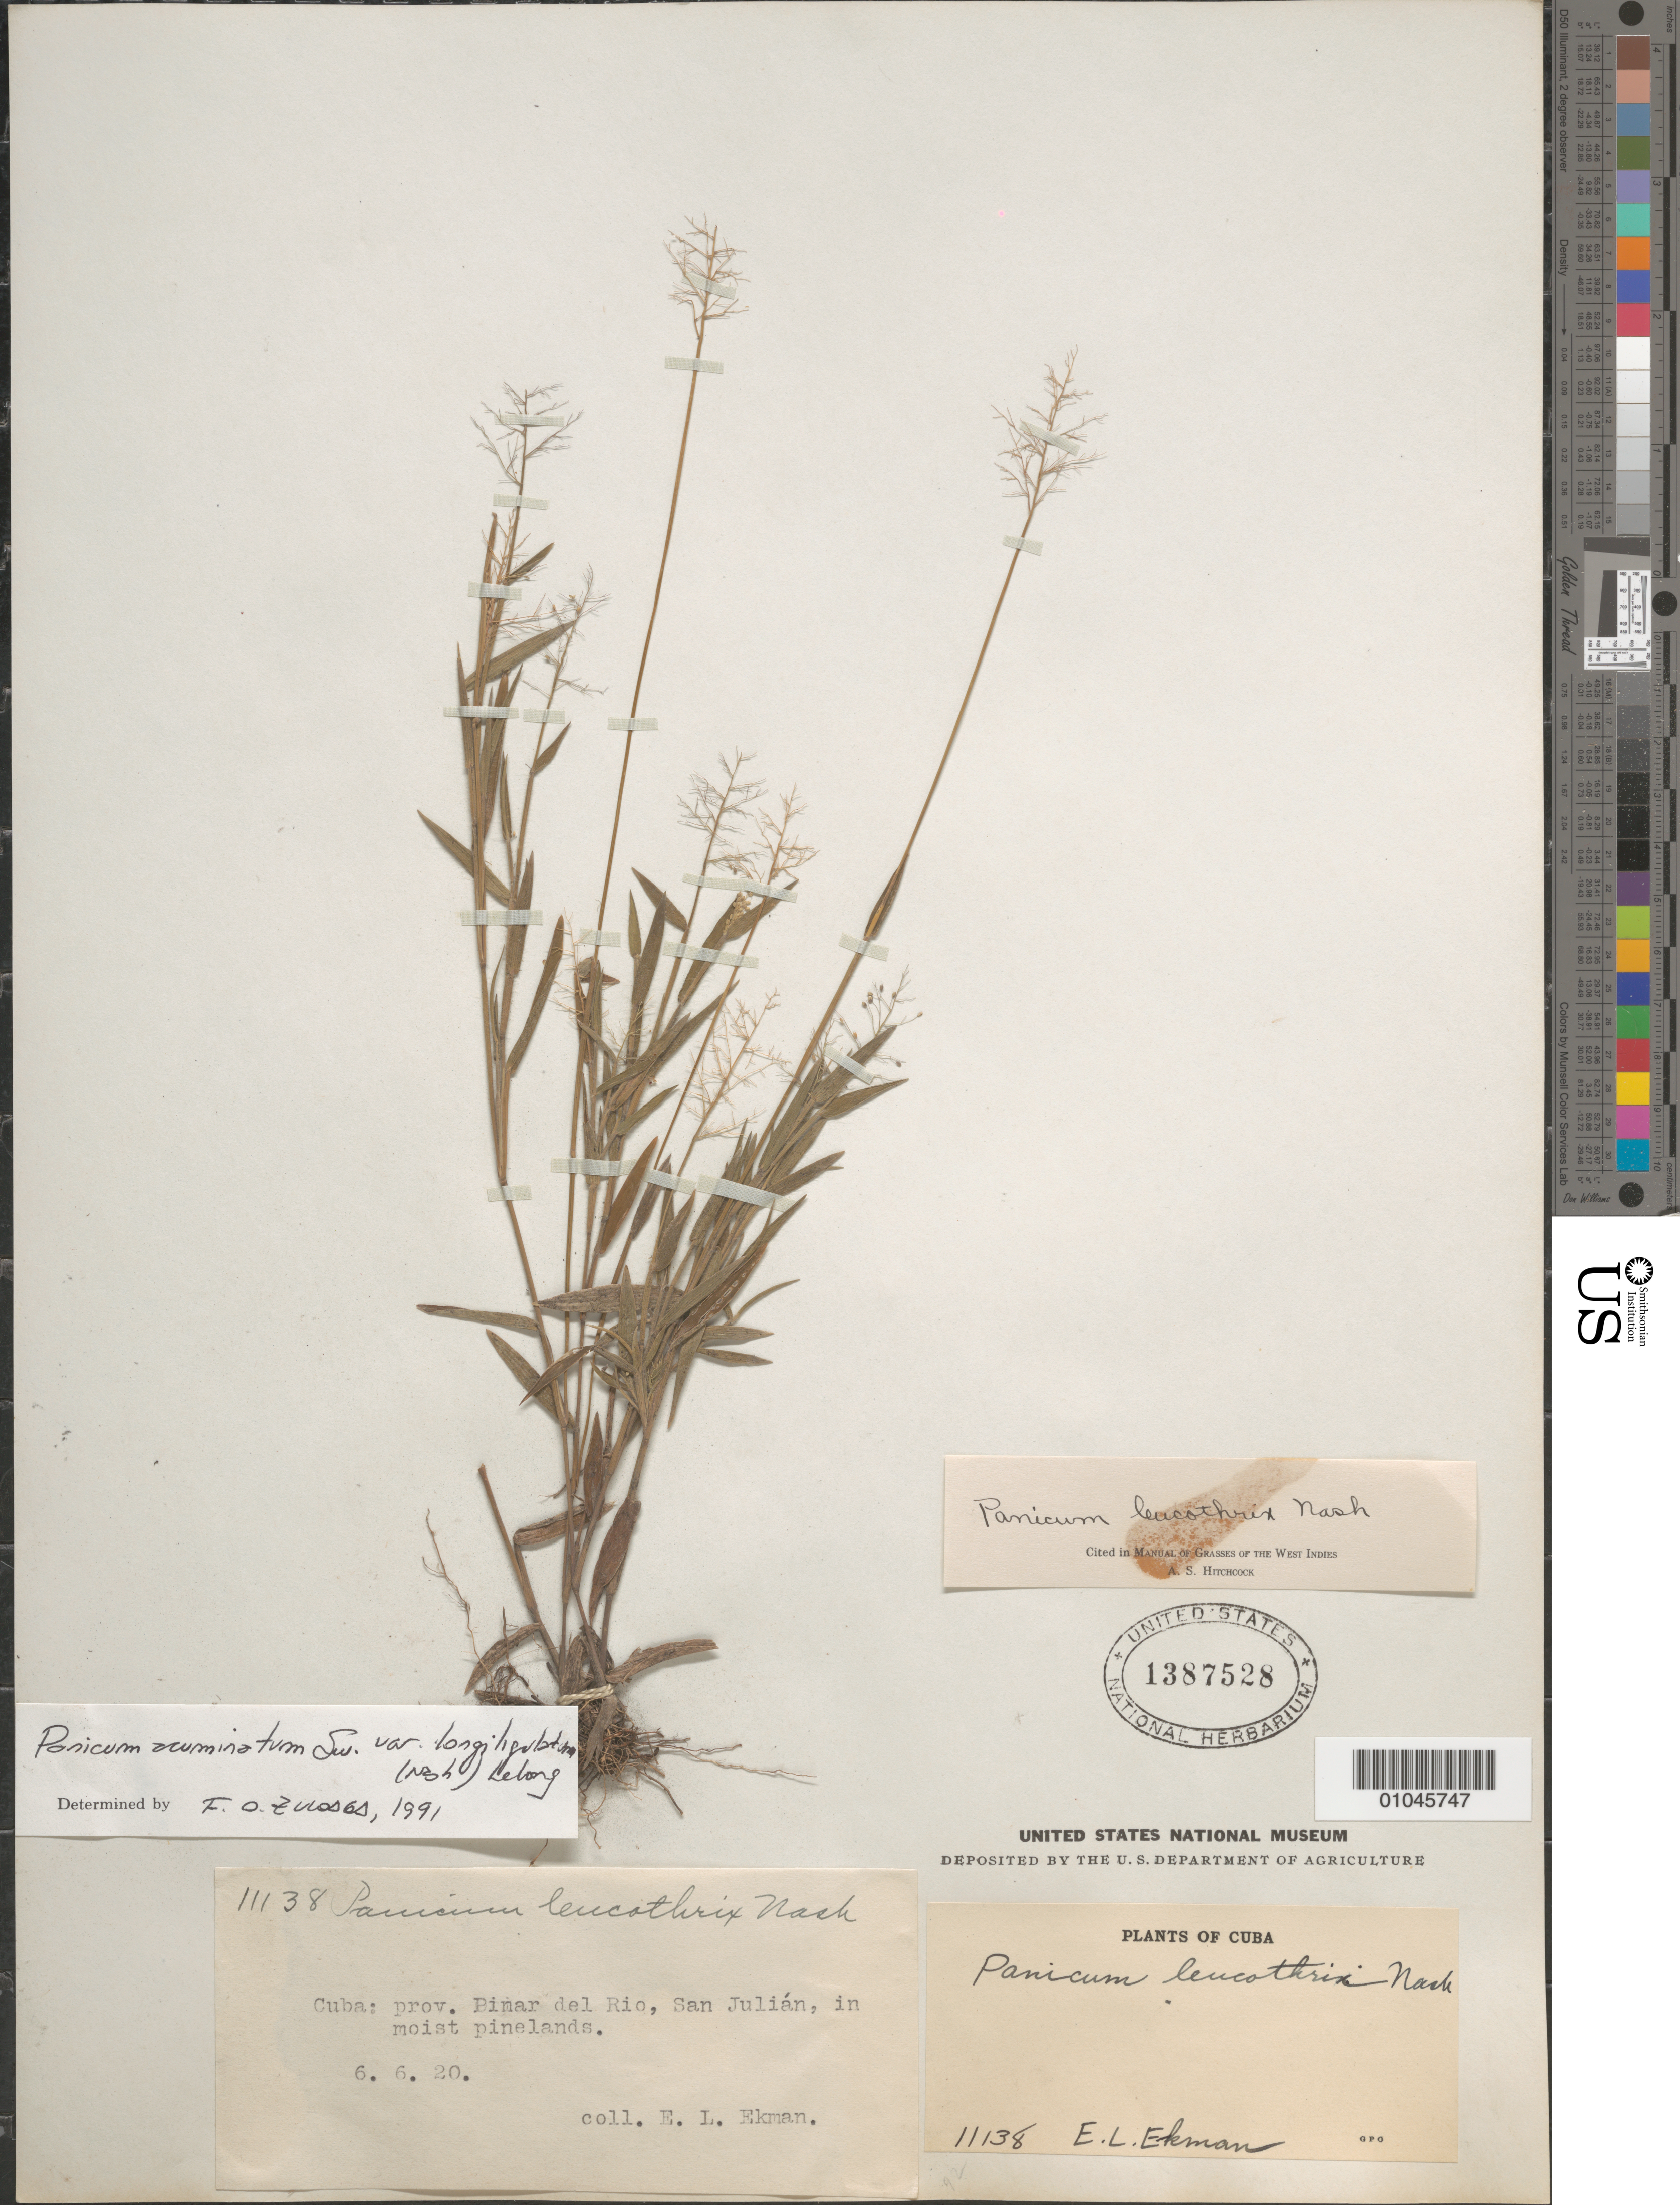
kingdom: Plantae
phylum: Tracheophyta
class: Liliopsida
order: Poales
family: Poaceae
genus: Panicum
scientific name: Panicum acuminatum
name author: Sw.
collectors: E. L. Ekman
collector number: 11138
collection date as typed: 06 Jun 1920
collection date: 1920-06-06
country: Cuba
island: Cuba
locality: Pinar del Rio, San Julian, in moist pinelands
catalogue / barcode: US 1387528